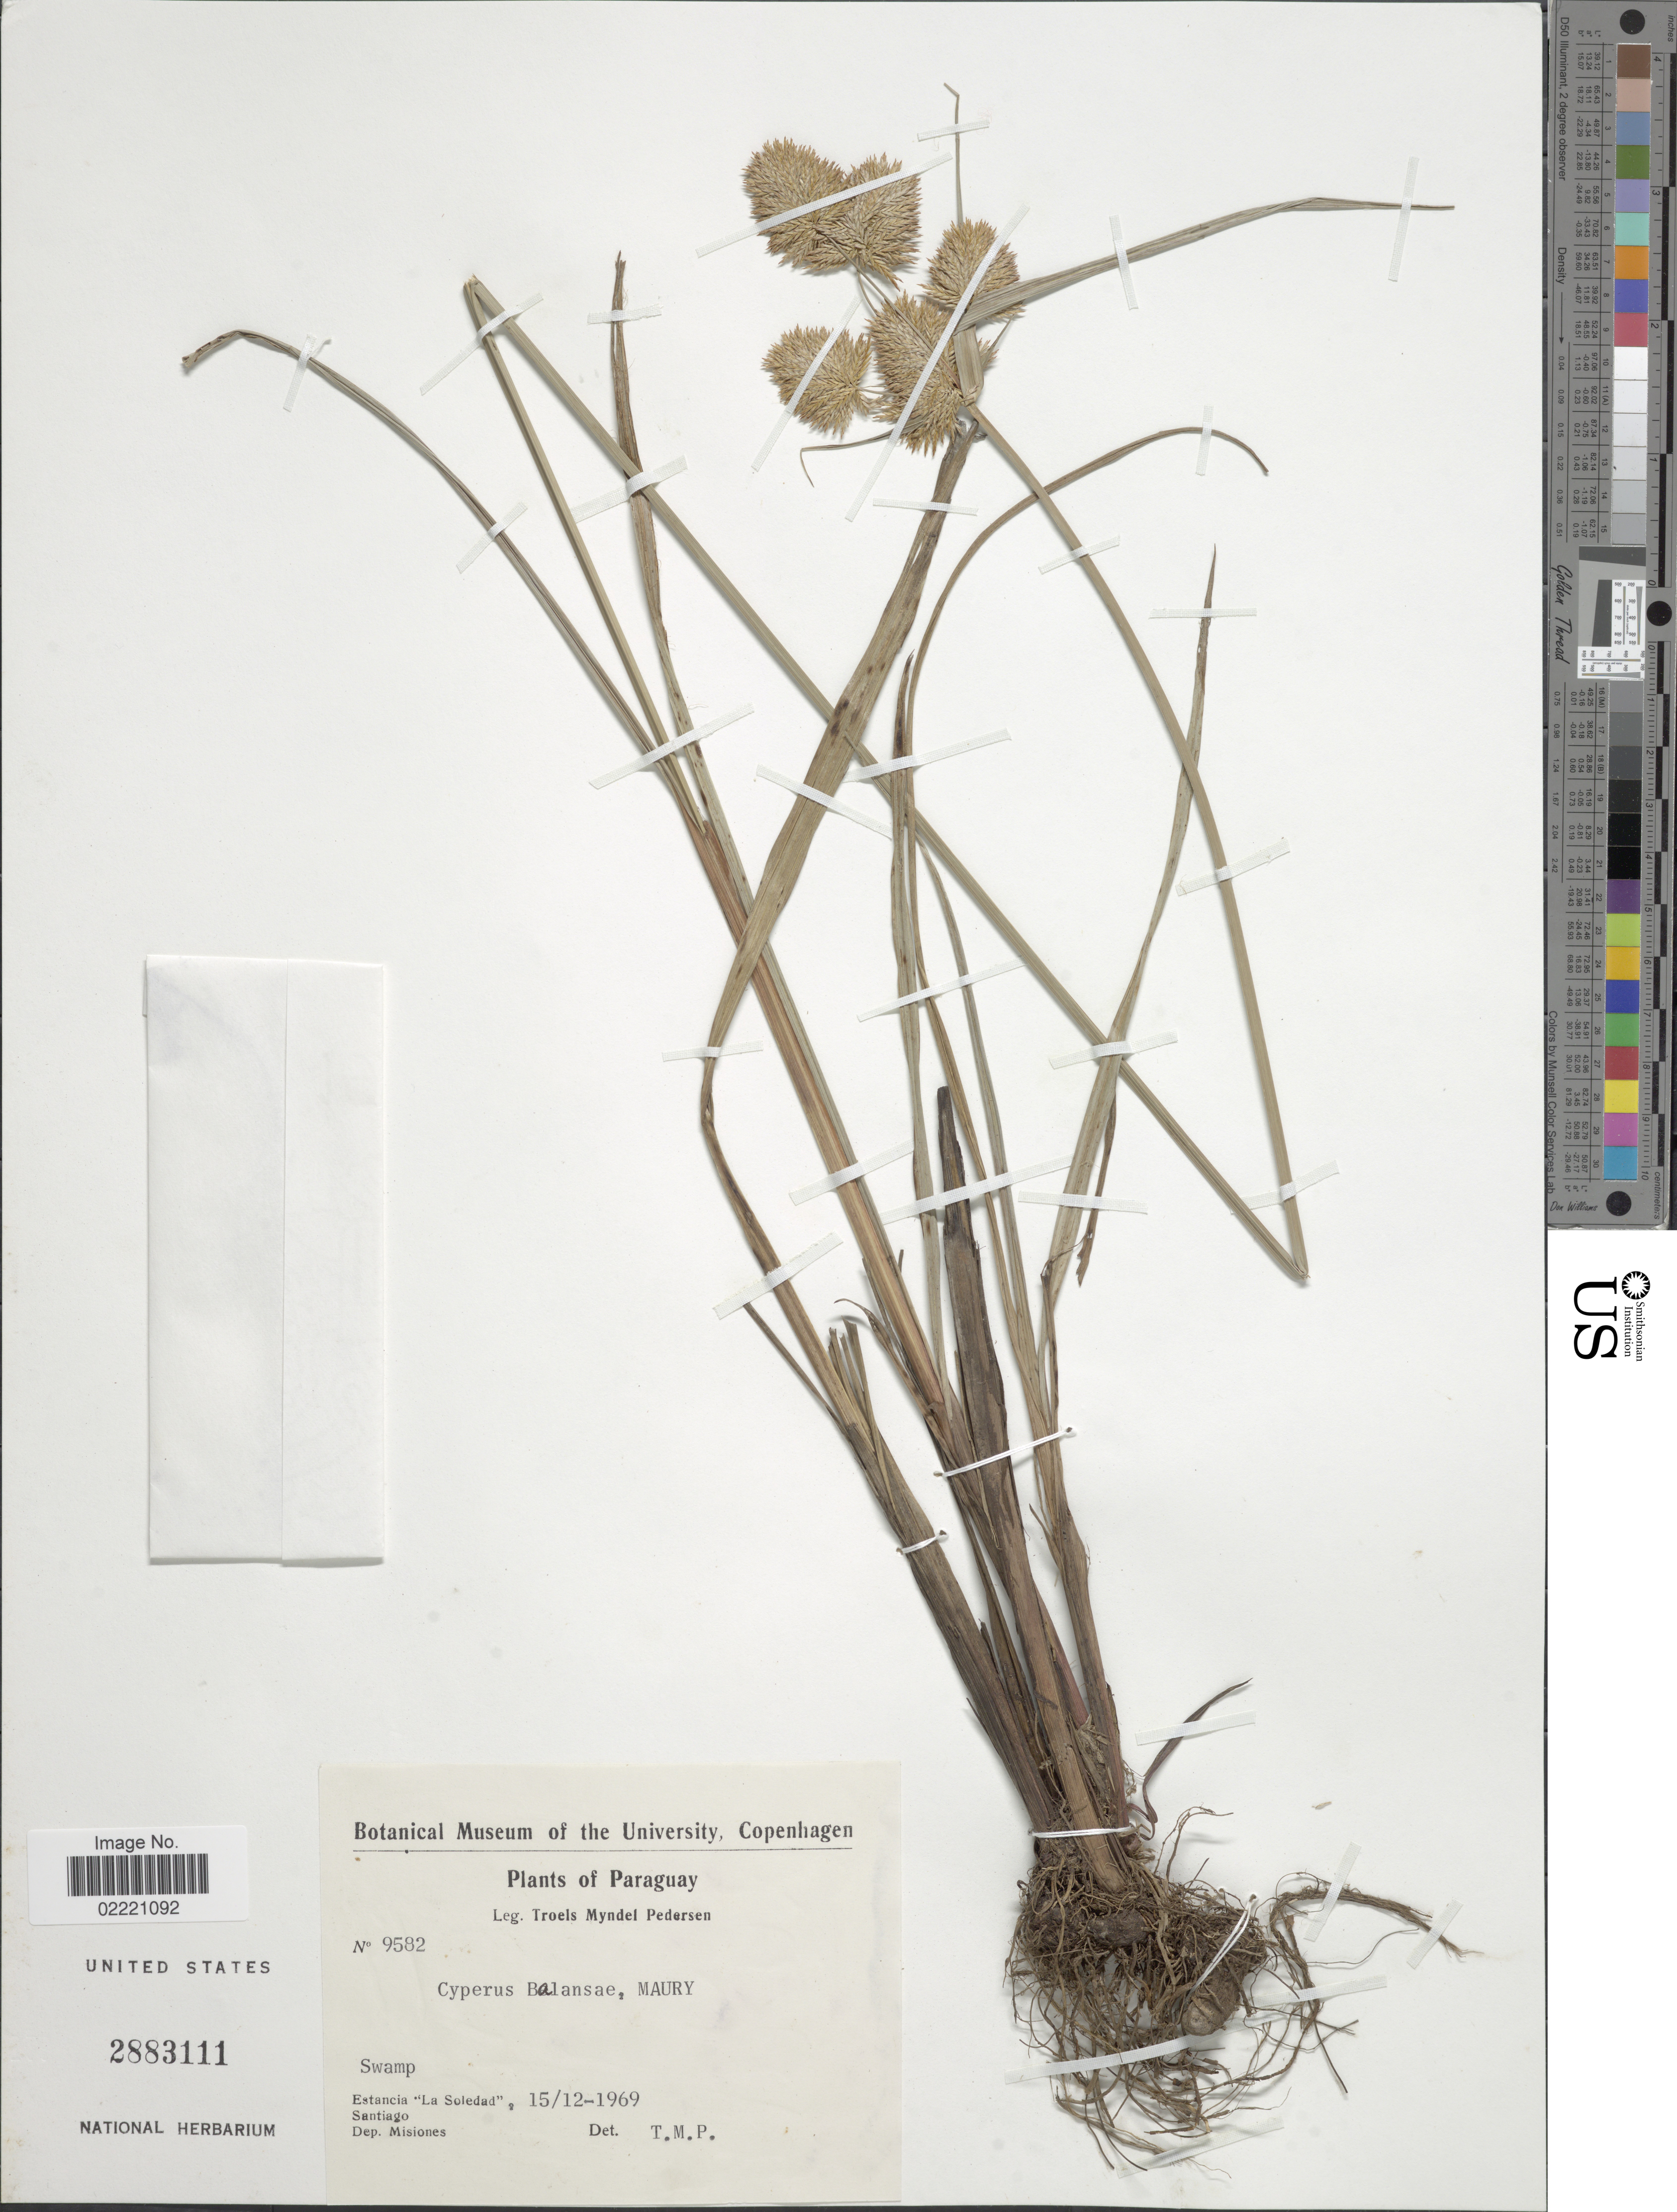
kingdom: Plantae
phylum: Tracheophyta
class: Liliopsida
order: Poales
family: Cyperaceae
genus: Cyperus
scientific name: Cyperus impolitus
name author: Kunth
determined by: Strong, Mark T., (BOT), Smithsonian Institution - National Museum of Natural History (UNITED STATES)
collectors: T. Pederson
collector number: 9582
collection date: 1969-12-15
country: Paraguay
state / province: Misiones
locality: Swamp, estancia La Soledad, Santiago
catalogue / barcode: US 2883111